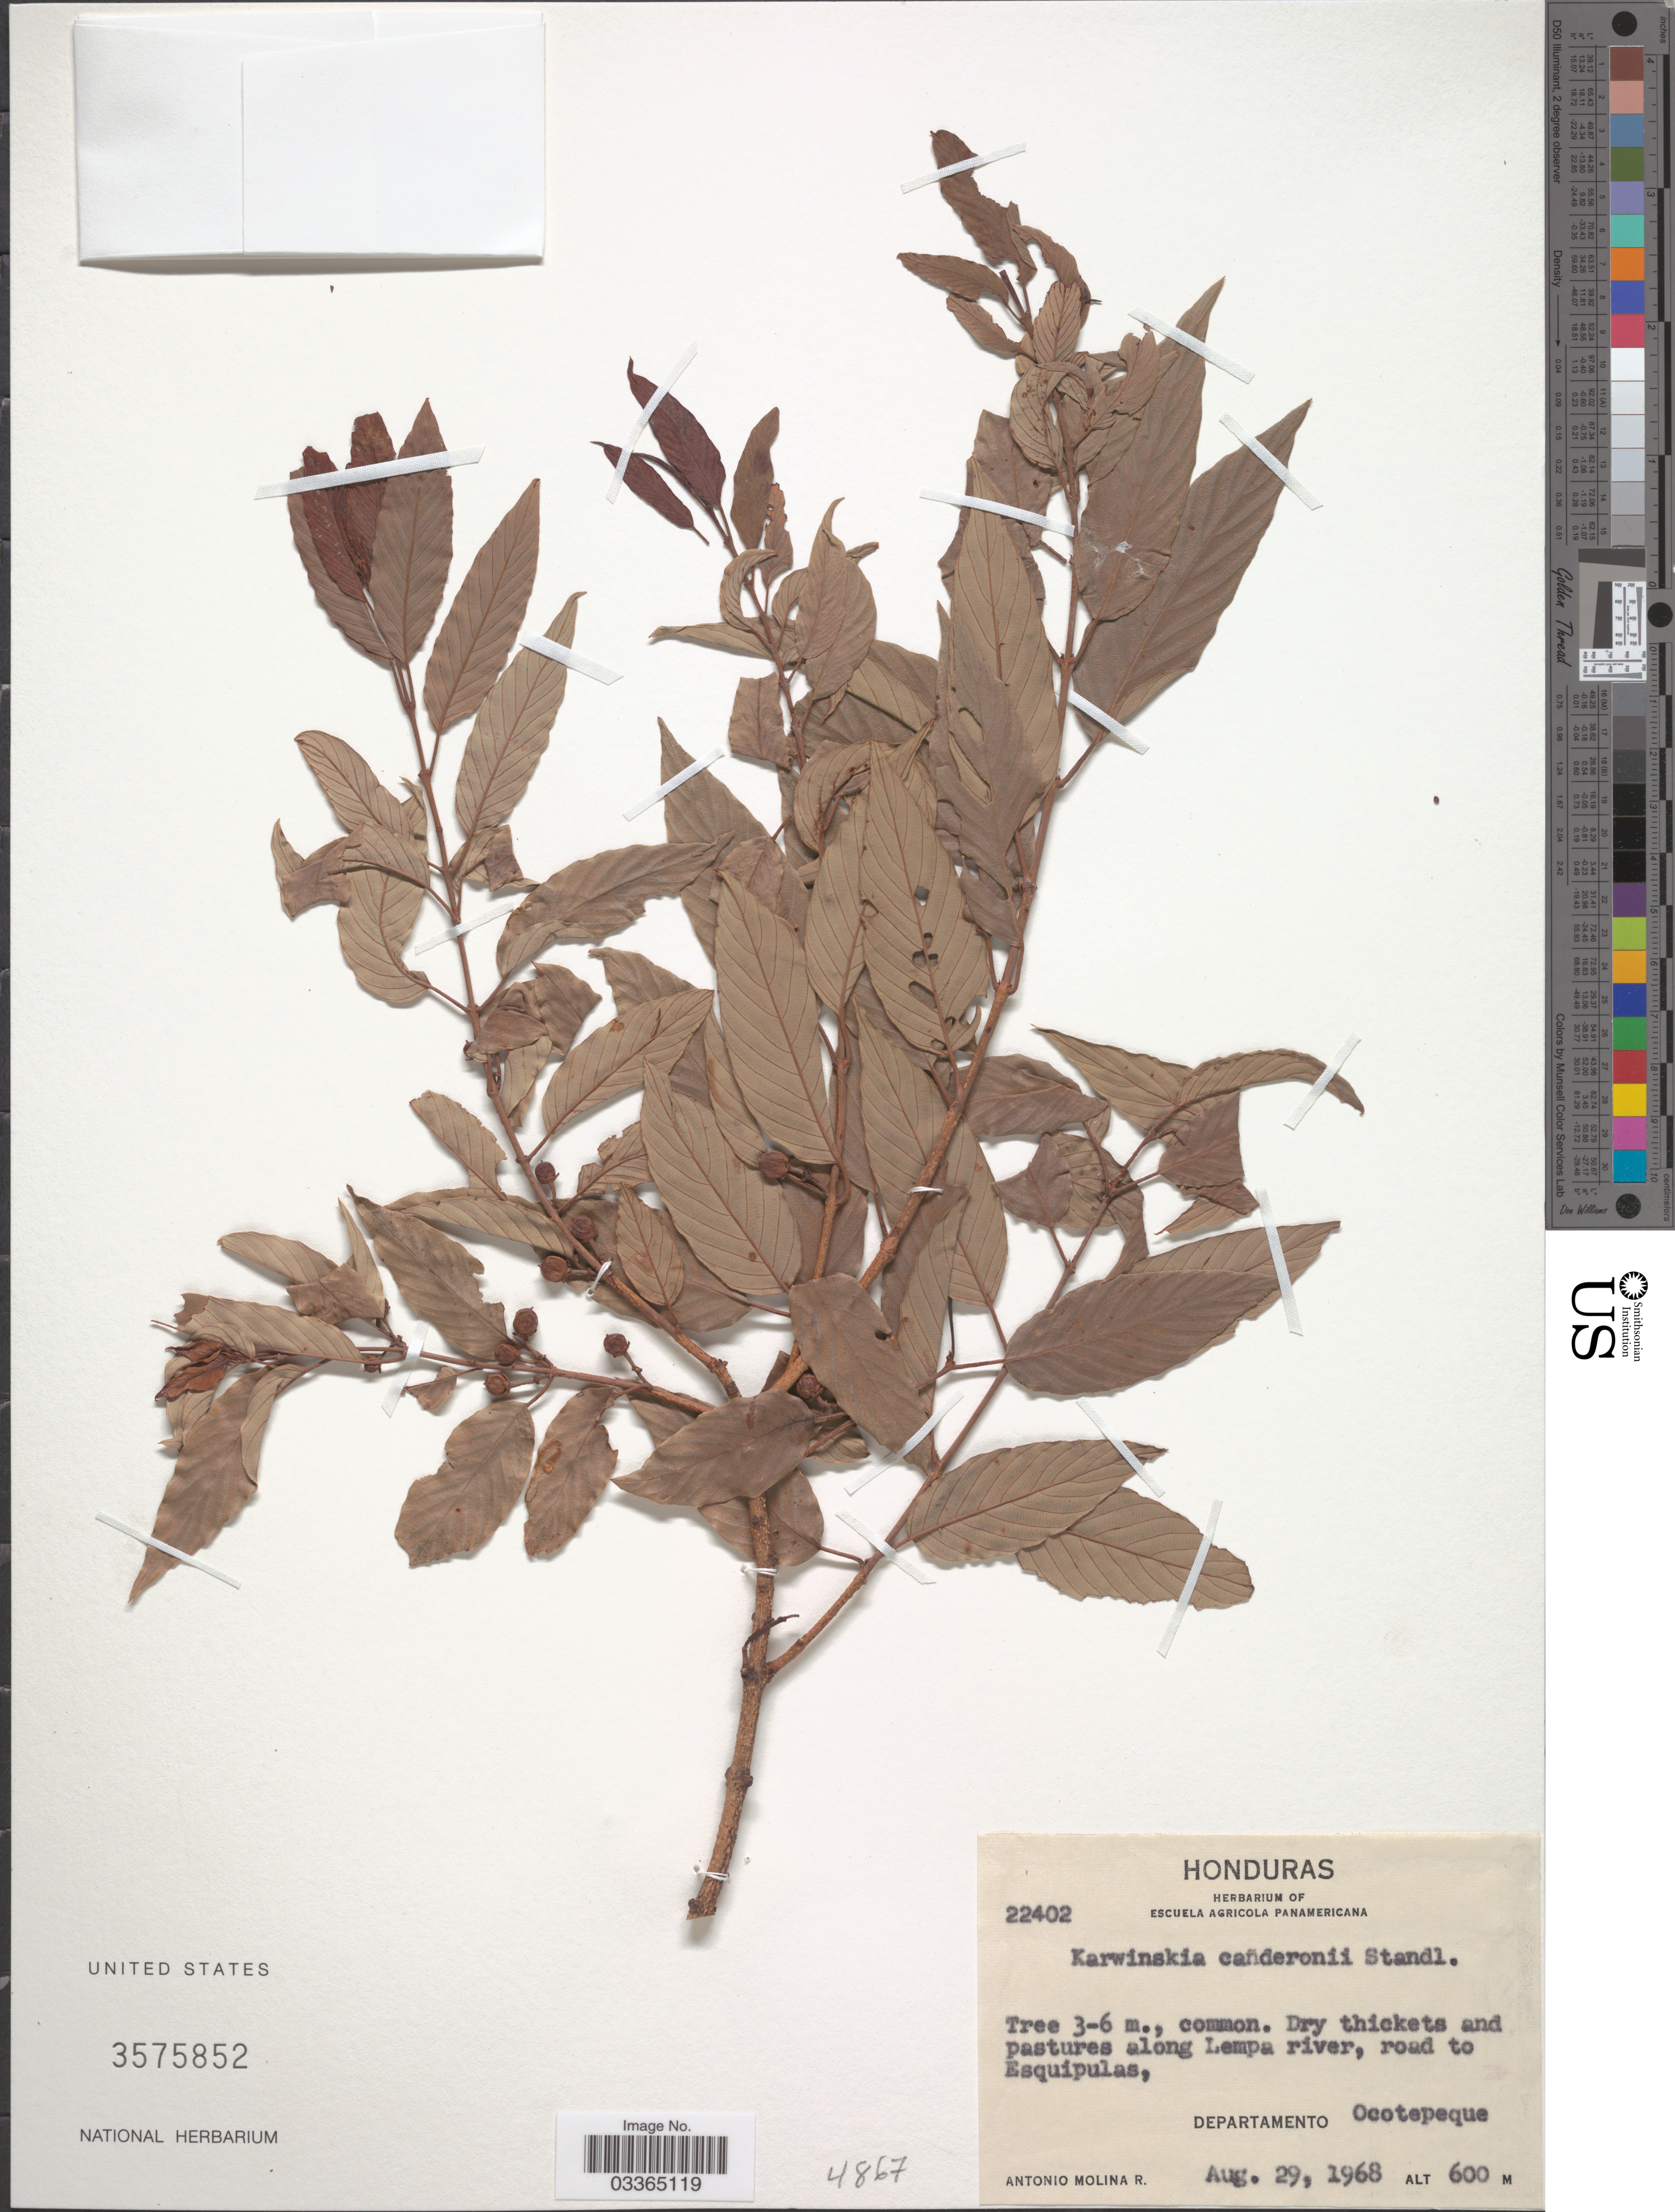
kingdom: Plantae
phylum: Tracheophyta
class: Magnoliopsida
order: Rosales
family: Rhamnaceae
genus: Karwinskia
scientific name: Karwinskia calderonii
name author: Standl.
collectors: A. Molina R.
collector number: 22402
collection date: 1968-08-29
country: Honduras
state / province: Ocotepeque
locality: Dry thickets and pastures along Lempa river, road to Esquipulas, Departamento Ocotepeque.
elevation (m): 600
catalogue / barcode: US 3575852